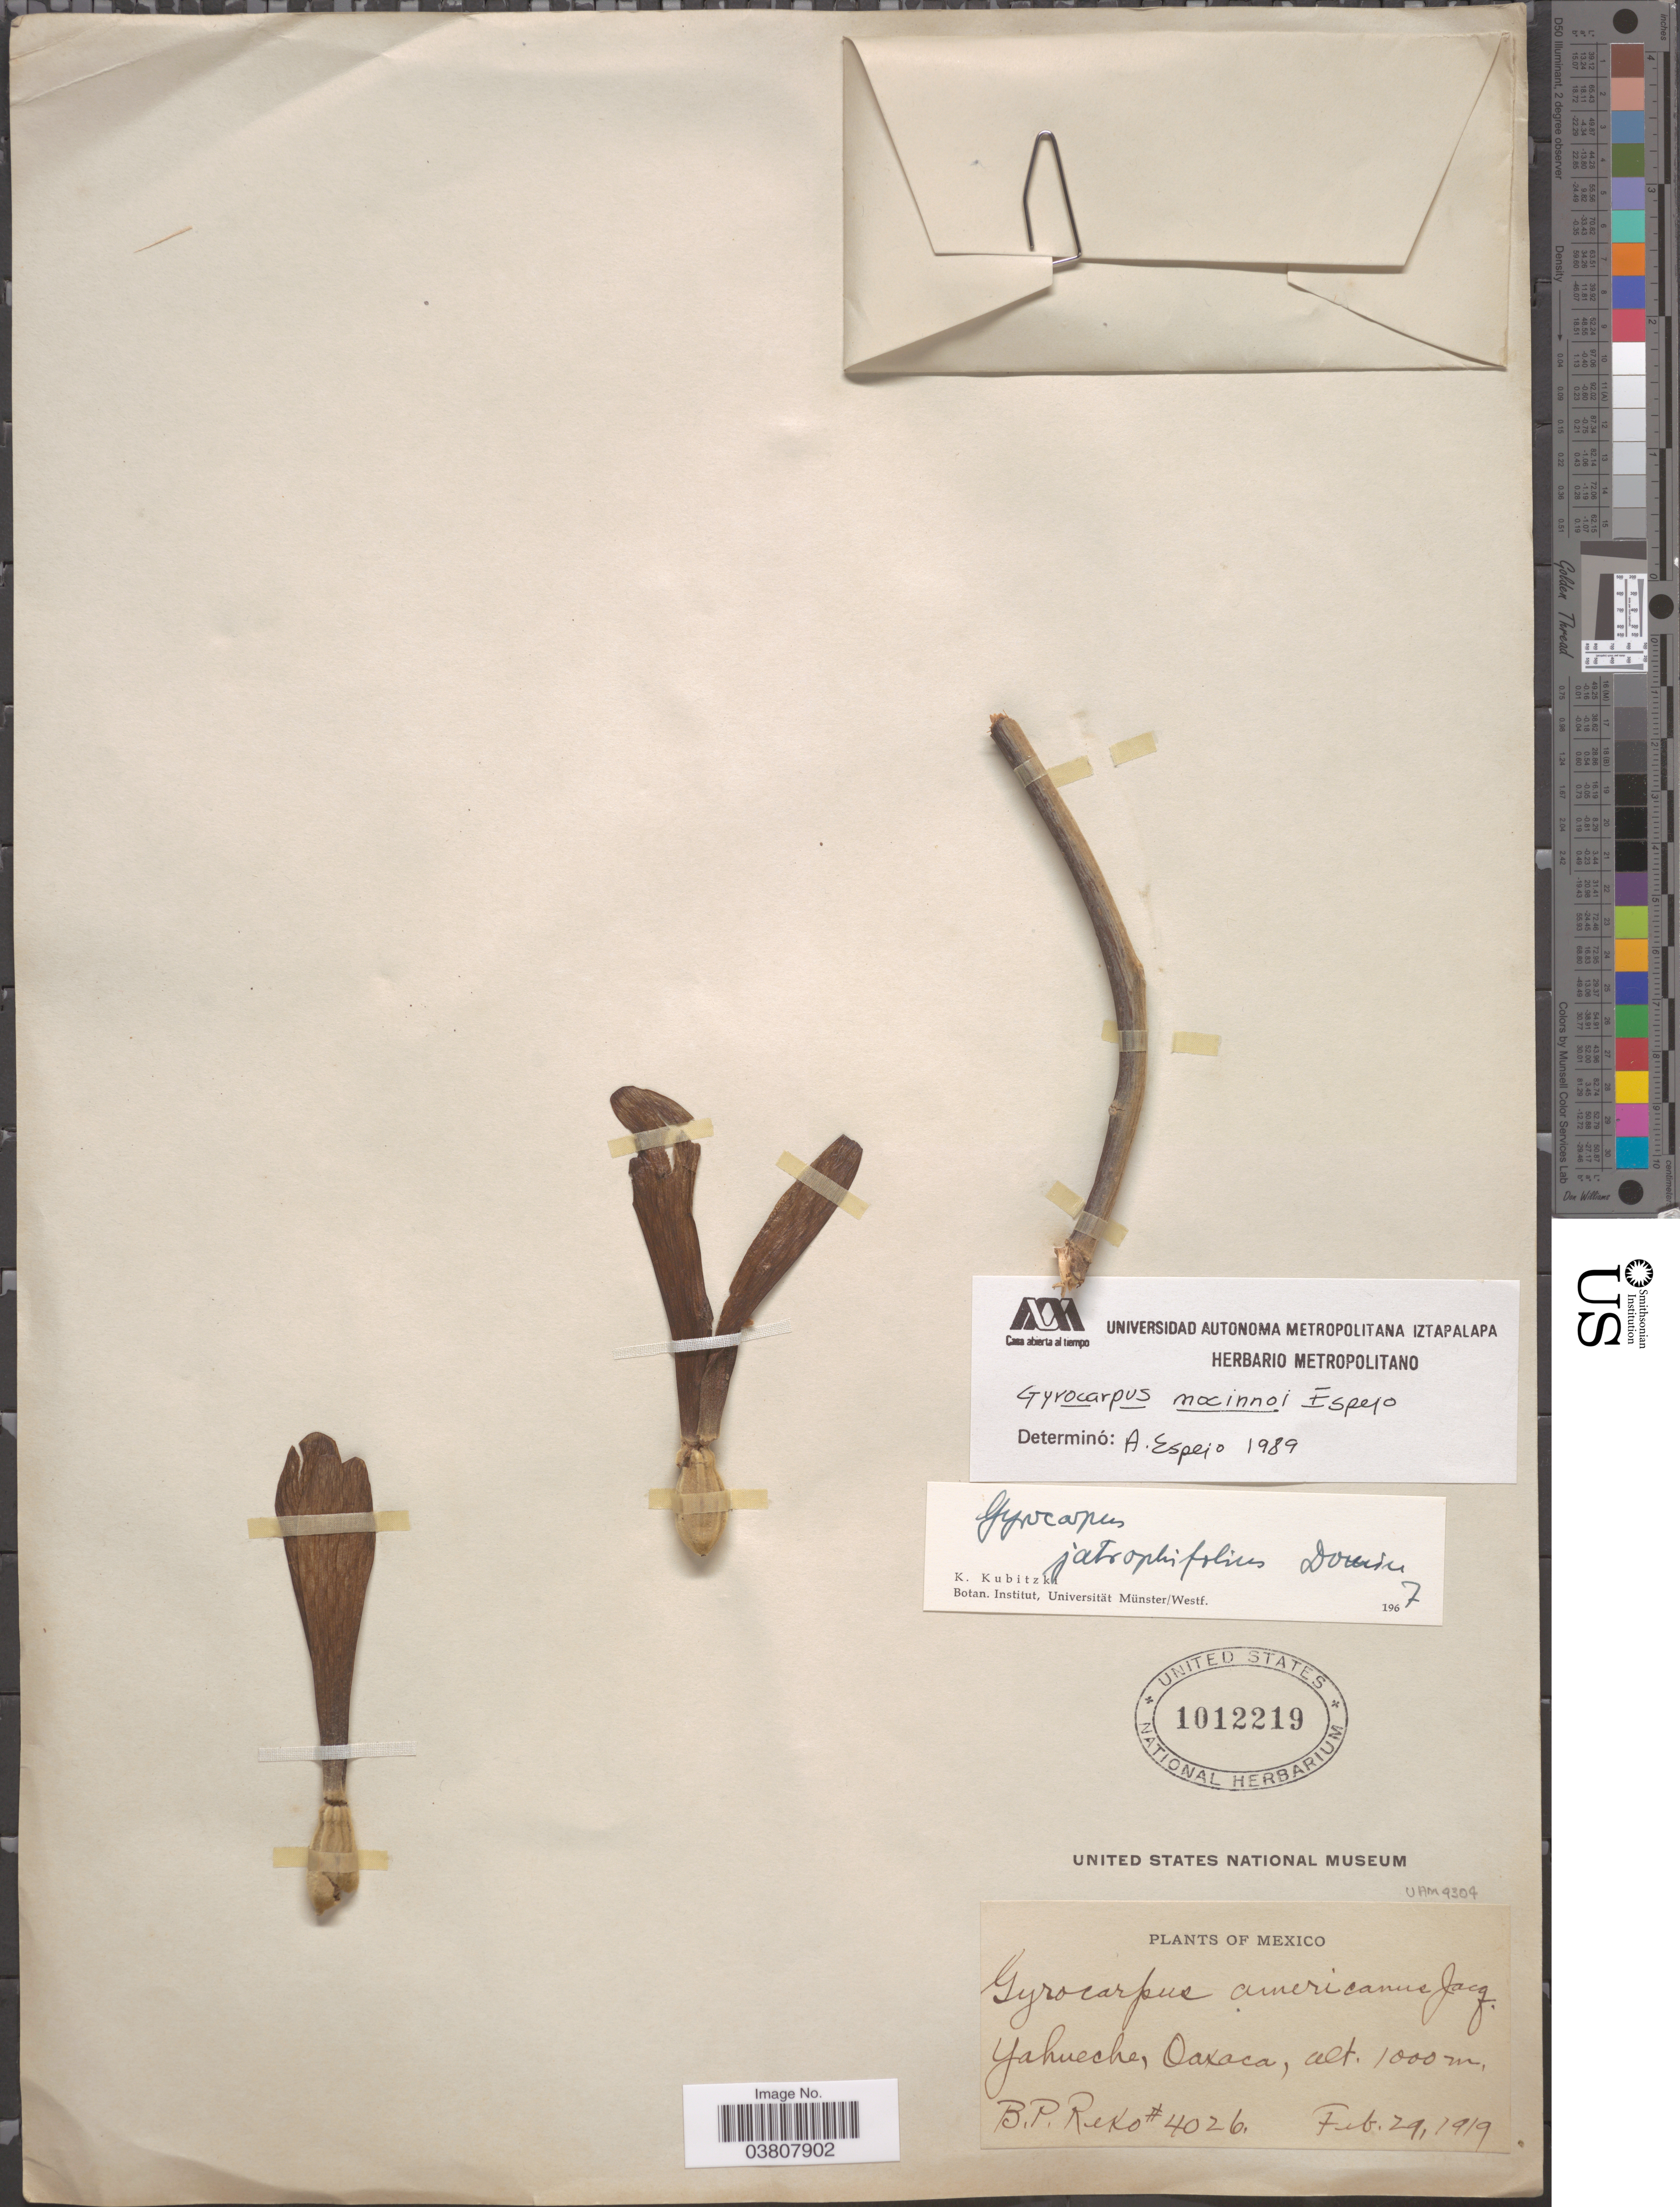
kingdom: Plantae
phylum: Tracheophyta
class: Magnoliopsida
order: Laurales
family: Hernandiaceae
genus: Gyrocarpus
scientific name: Gyrocarpus mocinoi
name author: Espejo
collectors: B. P. Reko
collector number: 4026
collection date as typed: Transcribed d/m/y: 29/2/1919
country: Mexico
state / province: Oaxaca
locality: Yahueche.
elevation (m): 1000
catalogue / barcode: US 1012219